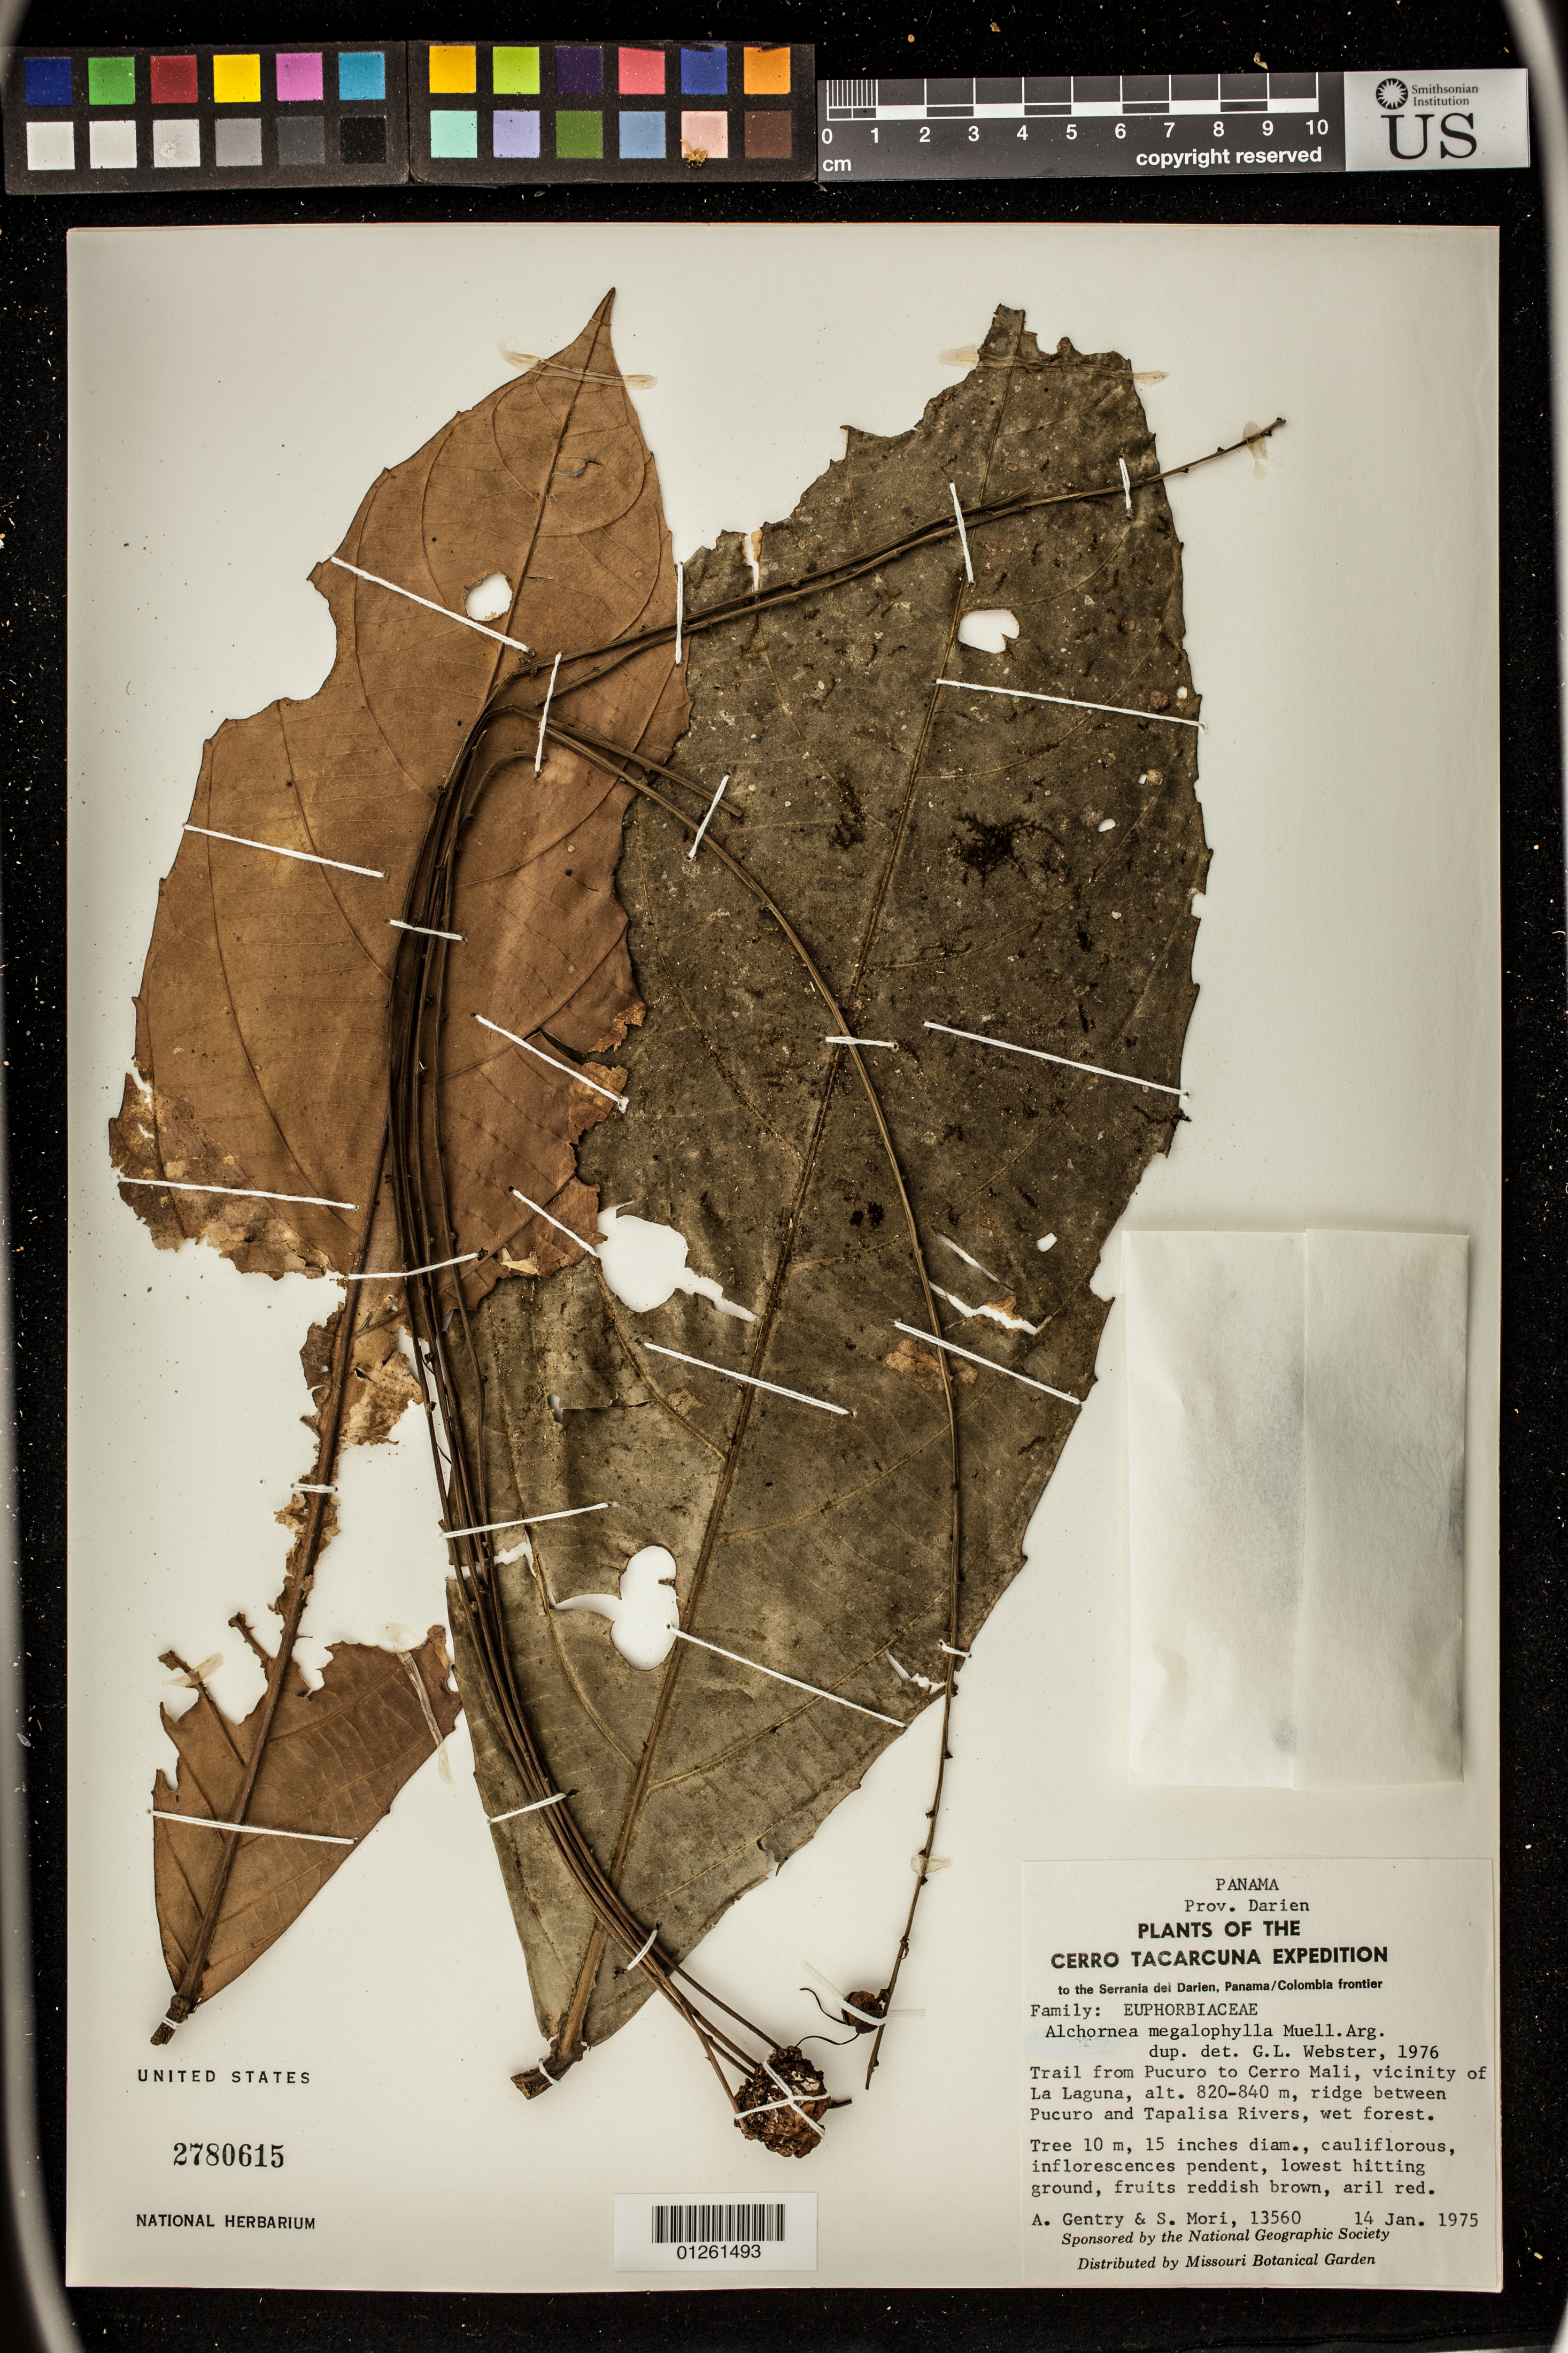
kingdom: Plantae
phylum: Tracheophyta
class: Magnoliopsida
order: Malpighiales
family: Euphorbiaceae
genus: Alchornea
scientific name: Alchornea megalophylla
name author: Müll. Arg.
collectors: A. H. Gentry & -. Moris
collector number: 13560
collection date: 1975-01-14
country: Panama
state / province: Darién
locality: trail from Pucuro t Cerro Mali, vicinity of La Laguna, ridge between Pucuro and Tapalisa Rivers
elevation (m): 820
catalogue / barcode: US 2780615